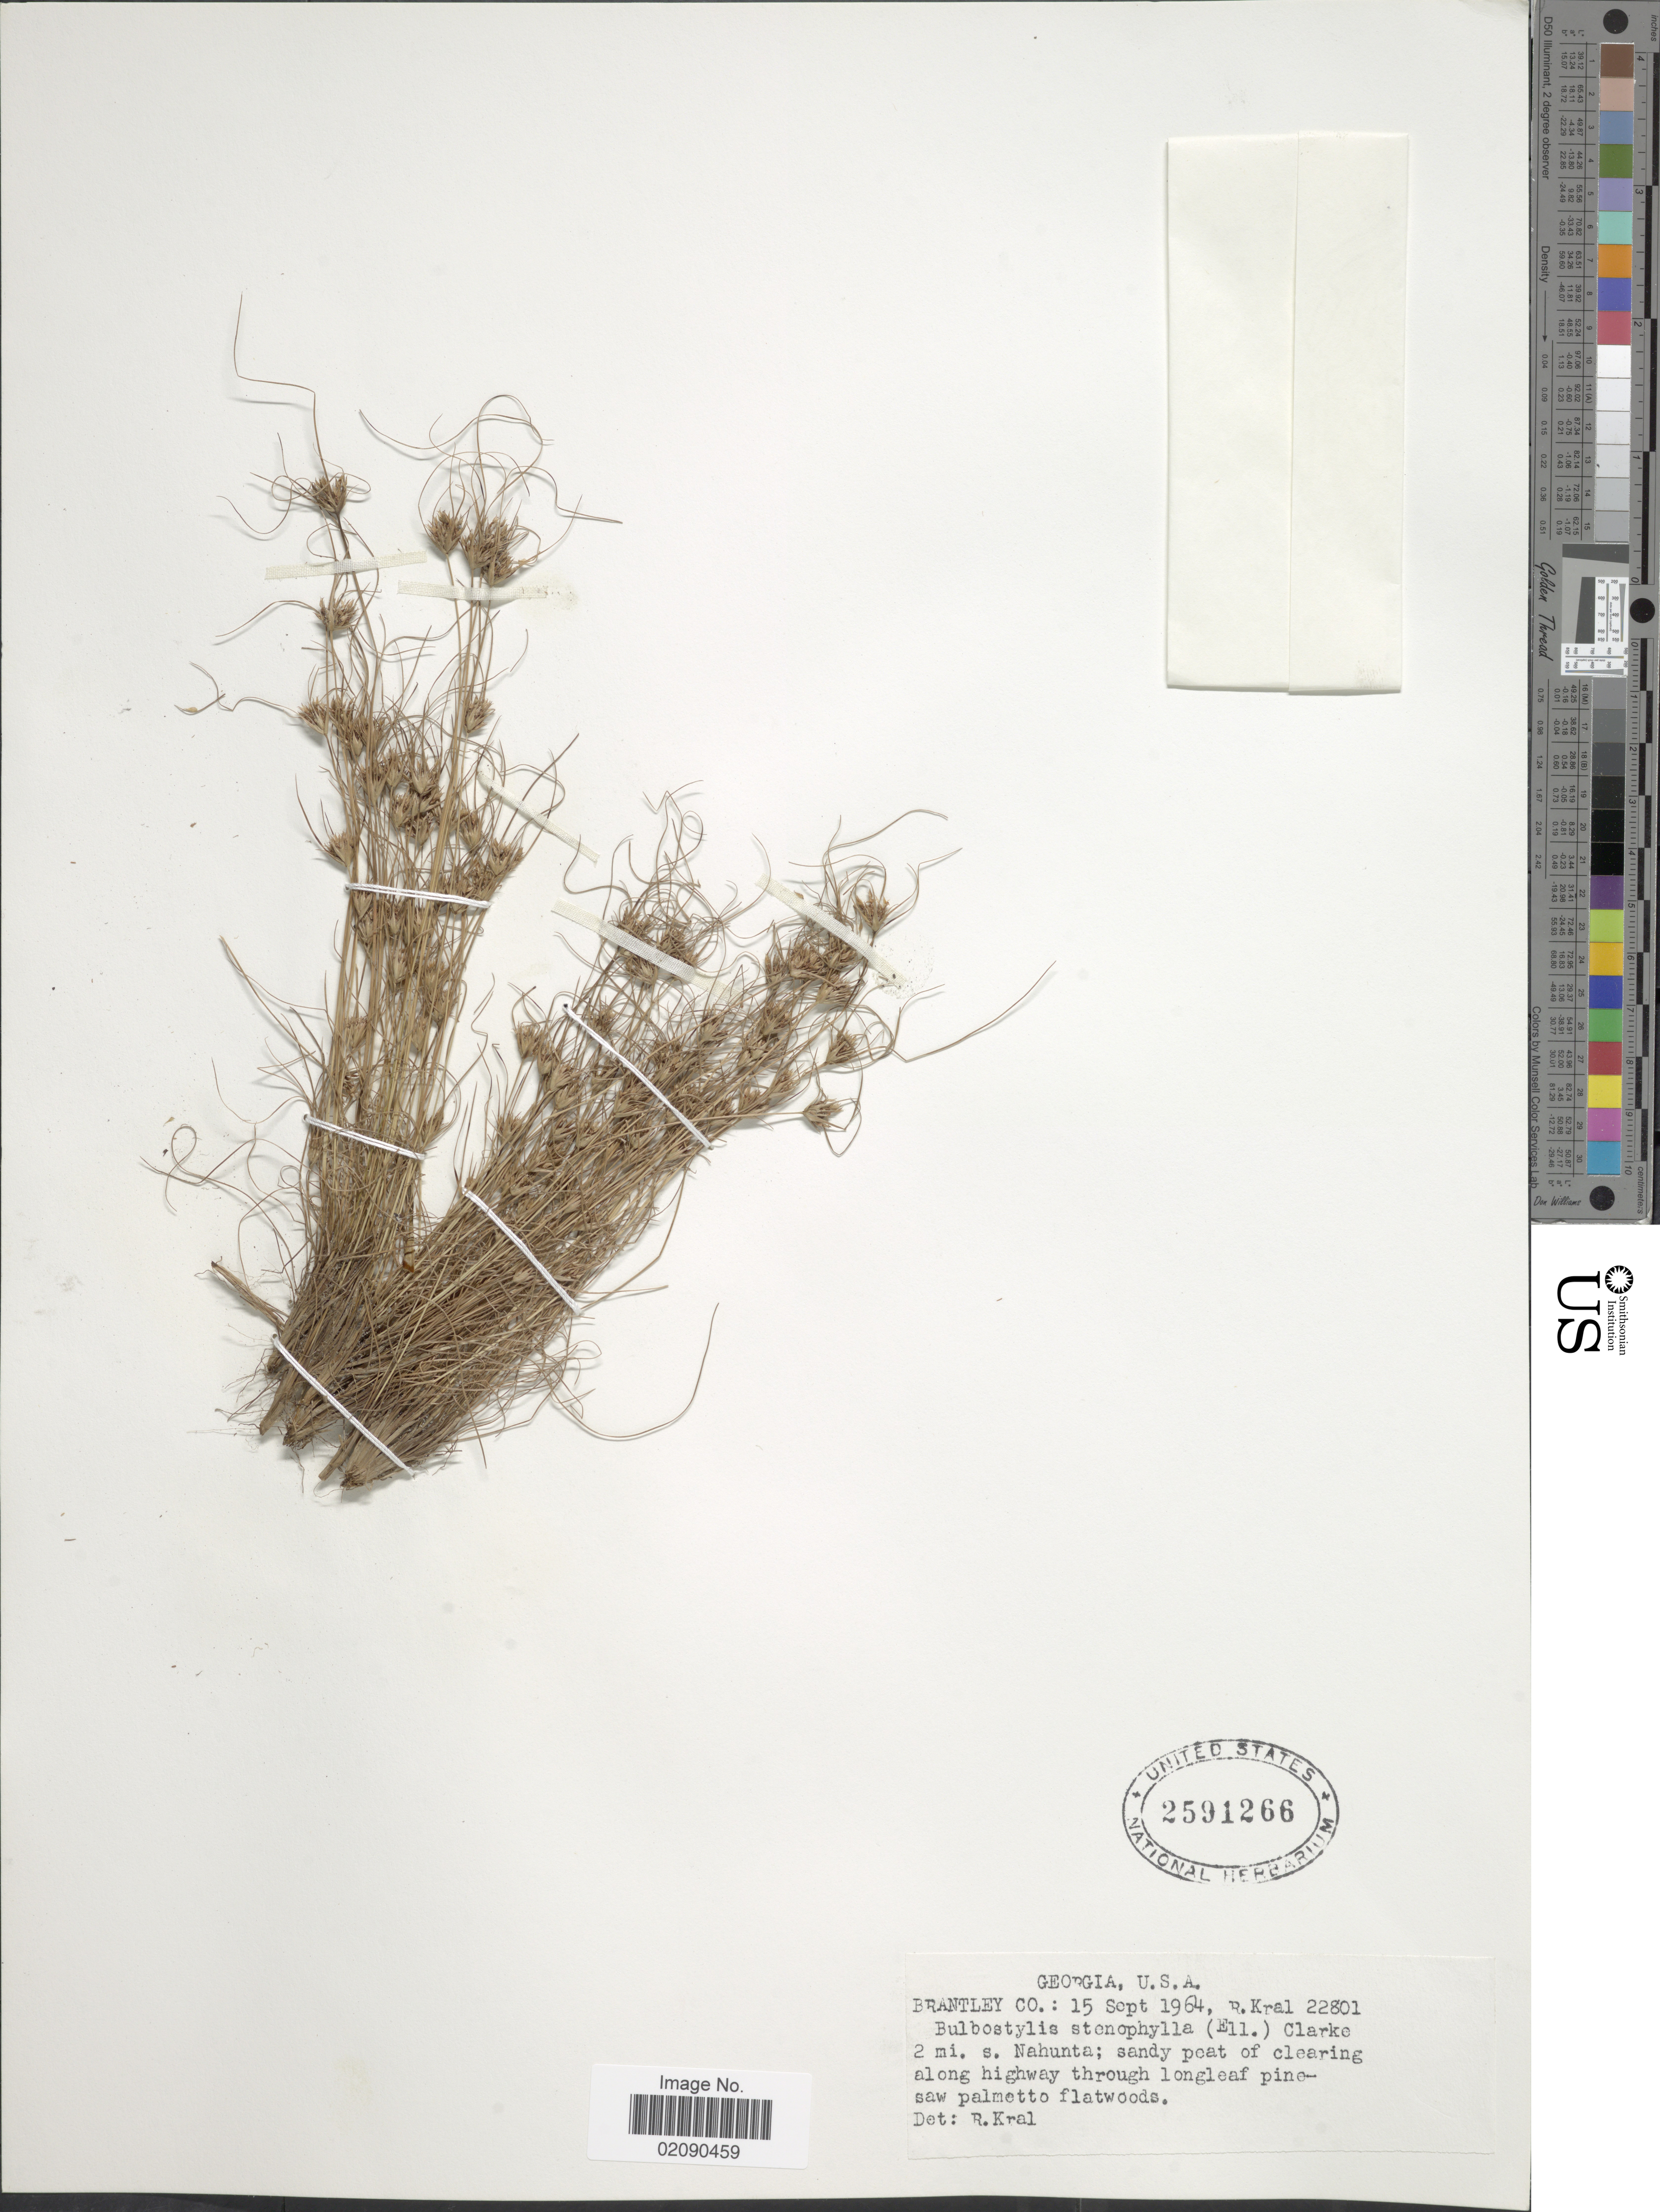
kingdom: Plantae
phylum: Tracheophyta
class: Liliopsida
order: Poales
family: Cyperaceae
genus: Bulbostylis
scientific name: Bulbostylis stenophylla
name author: (Elliott) C.B. Clarke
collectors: R. Kral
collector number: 22801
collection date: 1964-09-15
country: United States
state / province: Georgia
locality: Brantley Co; 2 mi s. Nahunta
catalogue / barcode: US 2591266